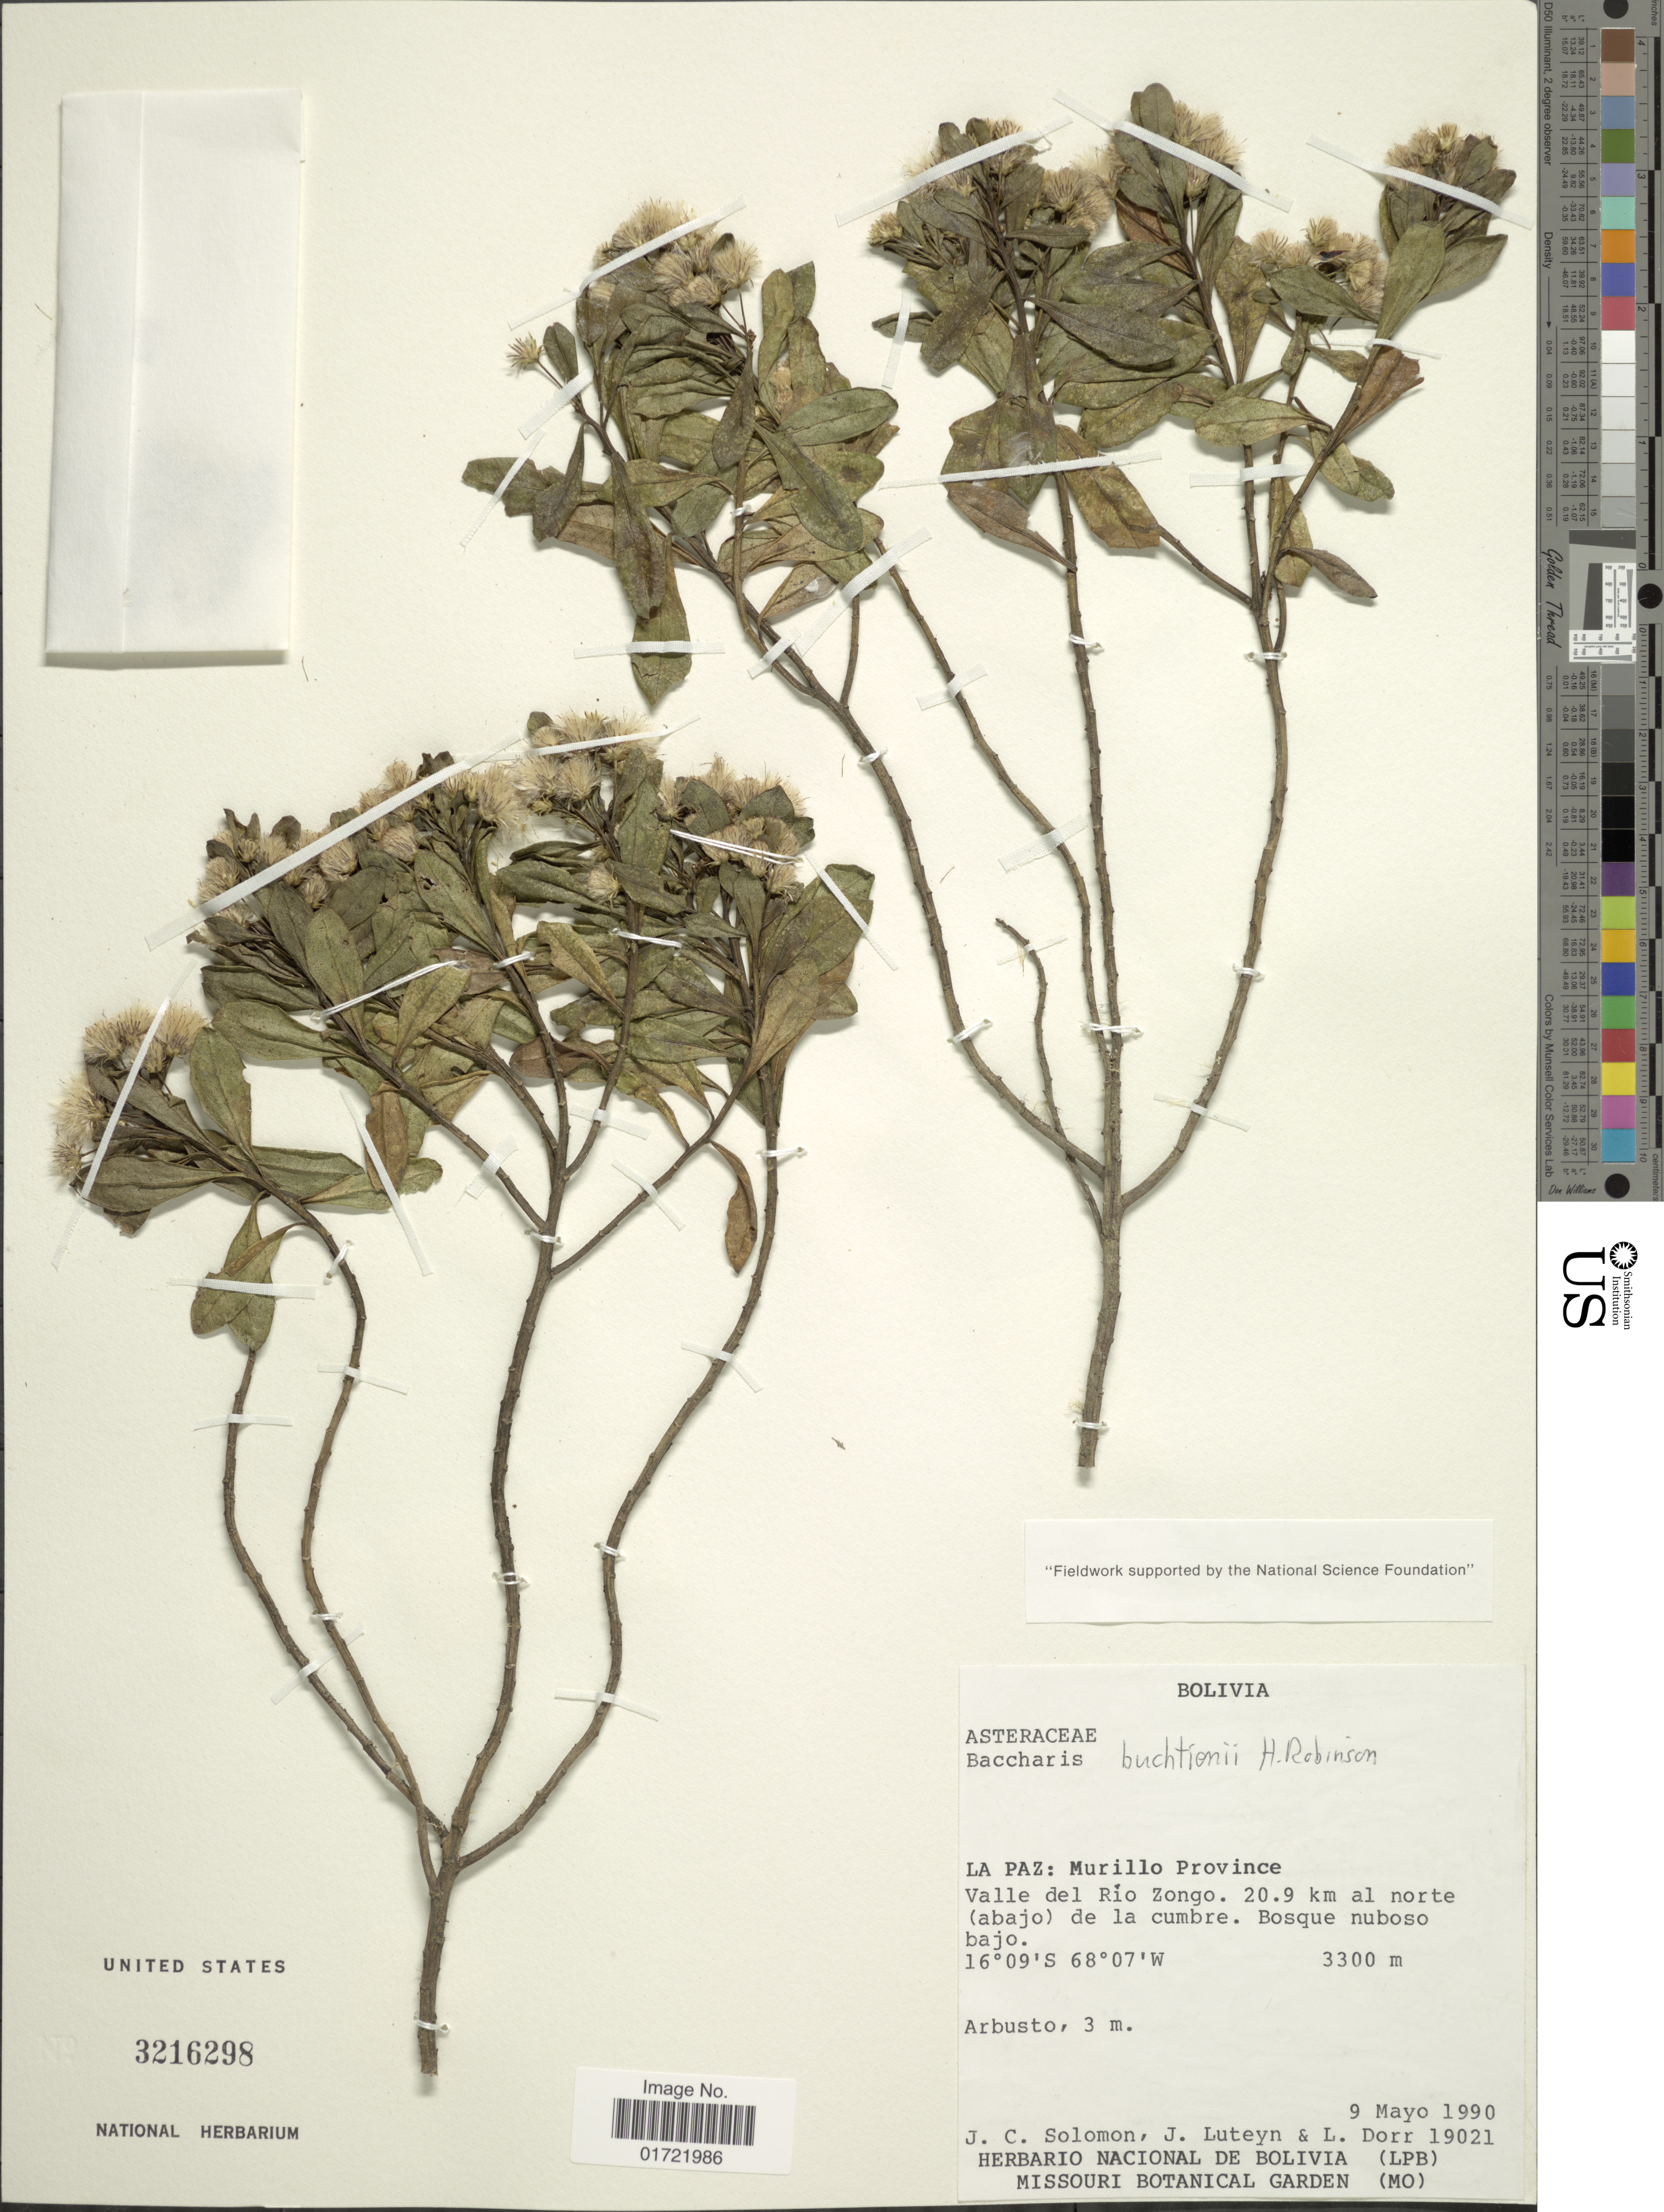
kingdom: Plantae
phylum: Tracheophyta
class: Magnoliopsida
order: Asterales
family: Asteraceae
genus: Baccharis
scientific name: Baccharis buchtienii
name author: H. Rob.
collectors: J. C. Solomon, J. L. Luteyn & L. J. Dorr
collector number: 19021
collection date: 1990-05-09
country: Bolivia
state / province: La Paz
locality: Murillo Province. Valle del Rio Zongo. 20.9 km al norte (abajo) de la cumbre.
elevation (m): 3300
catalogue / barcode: US 3216298